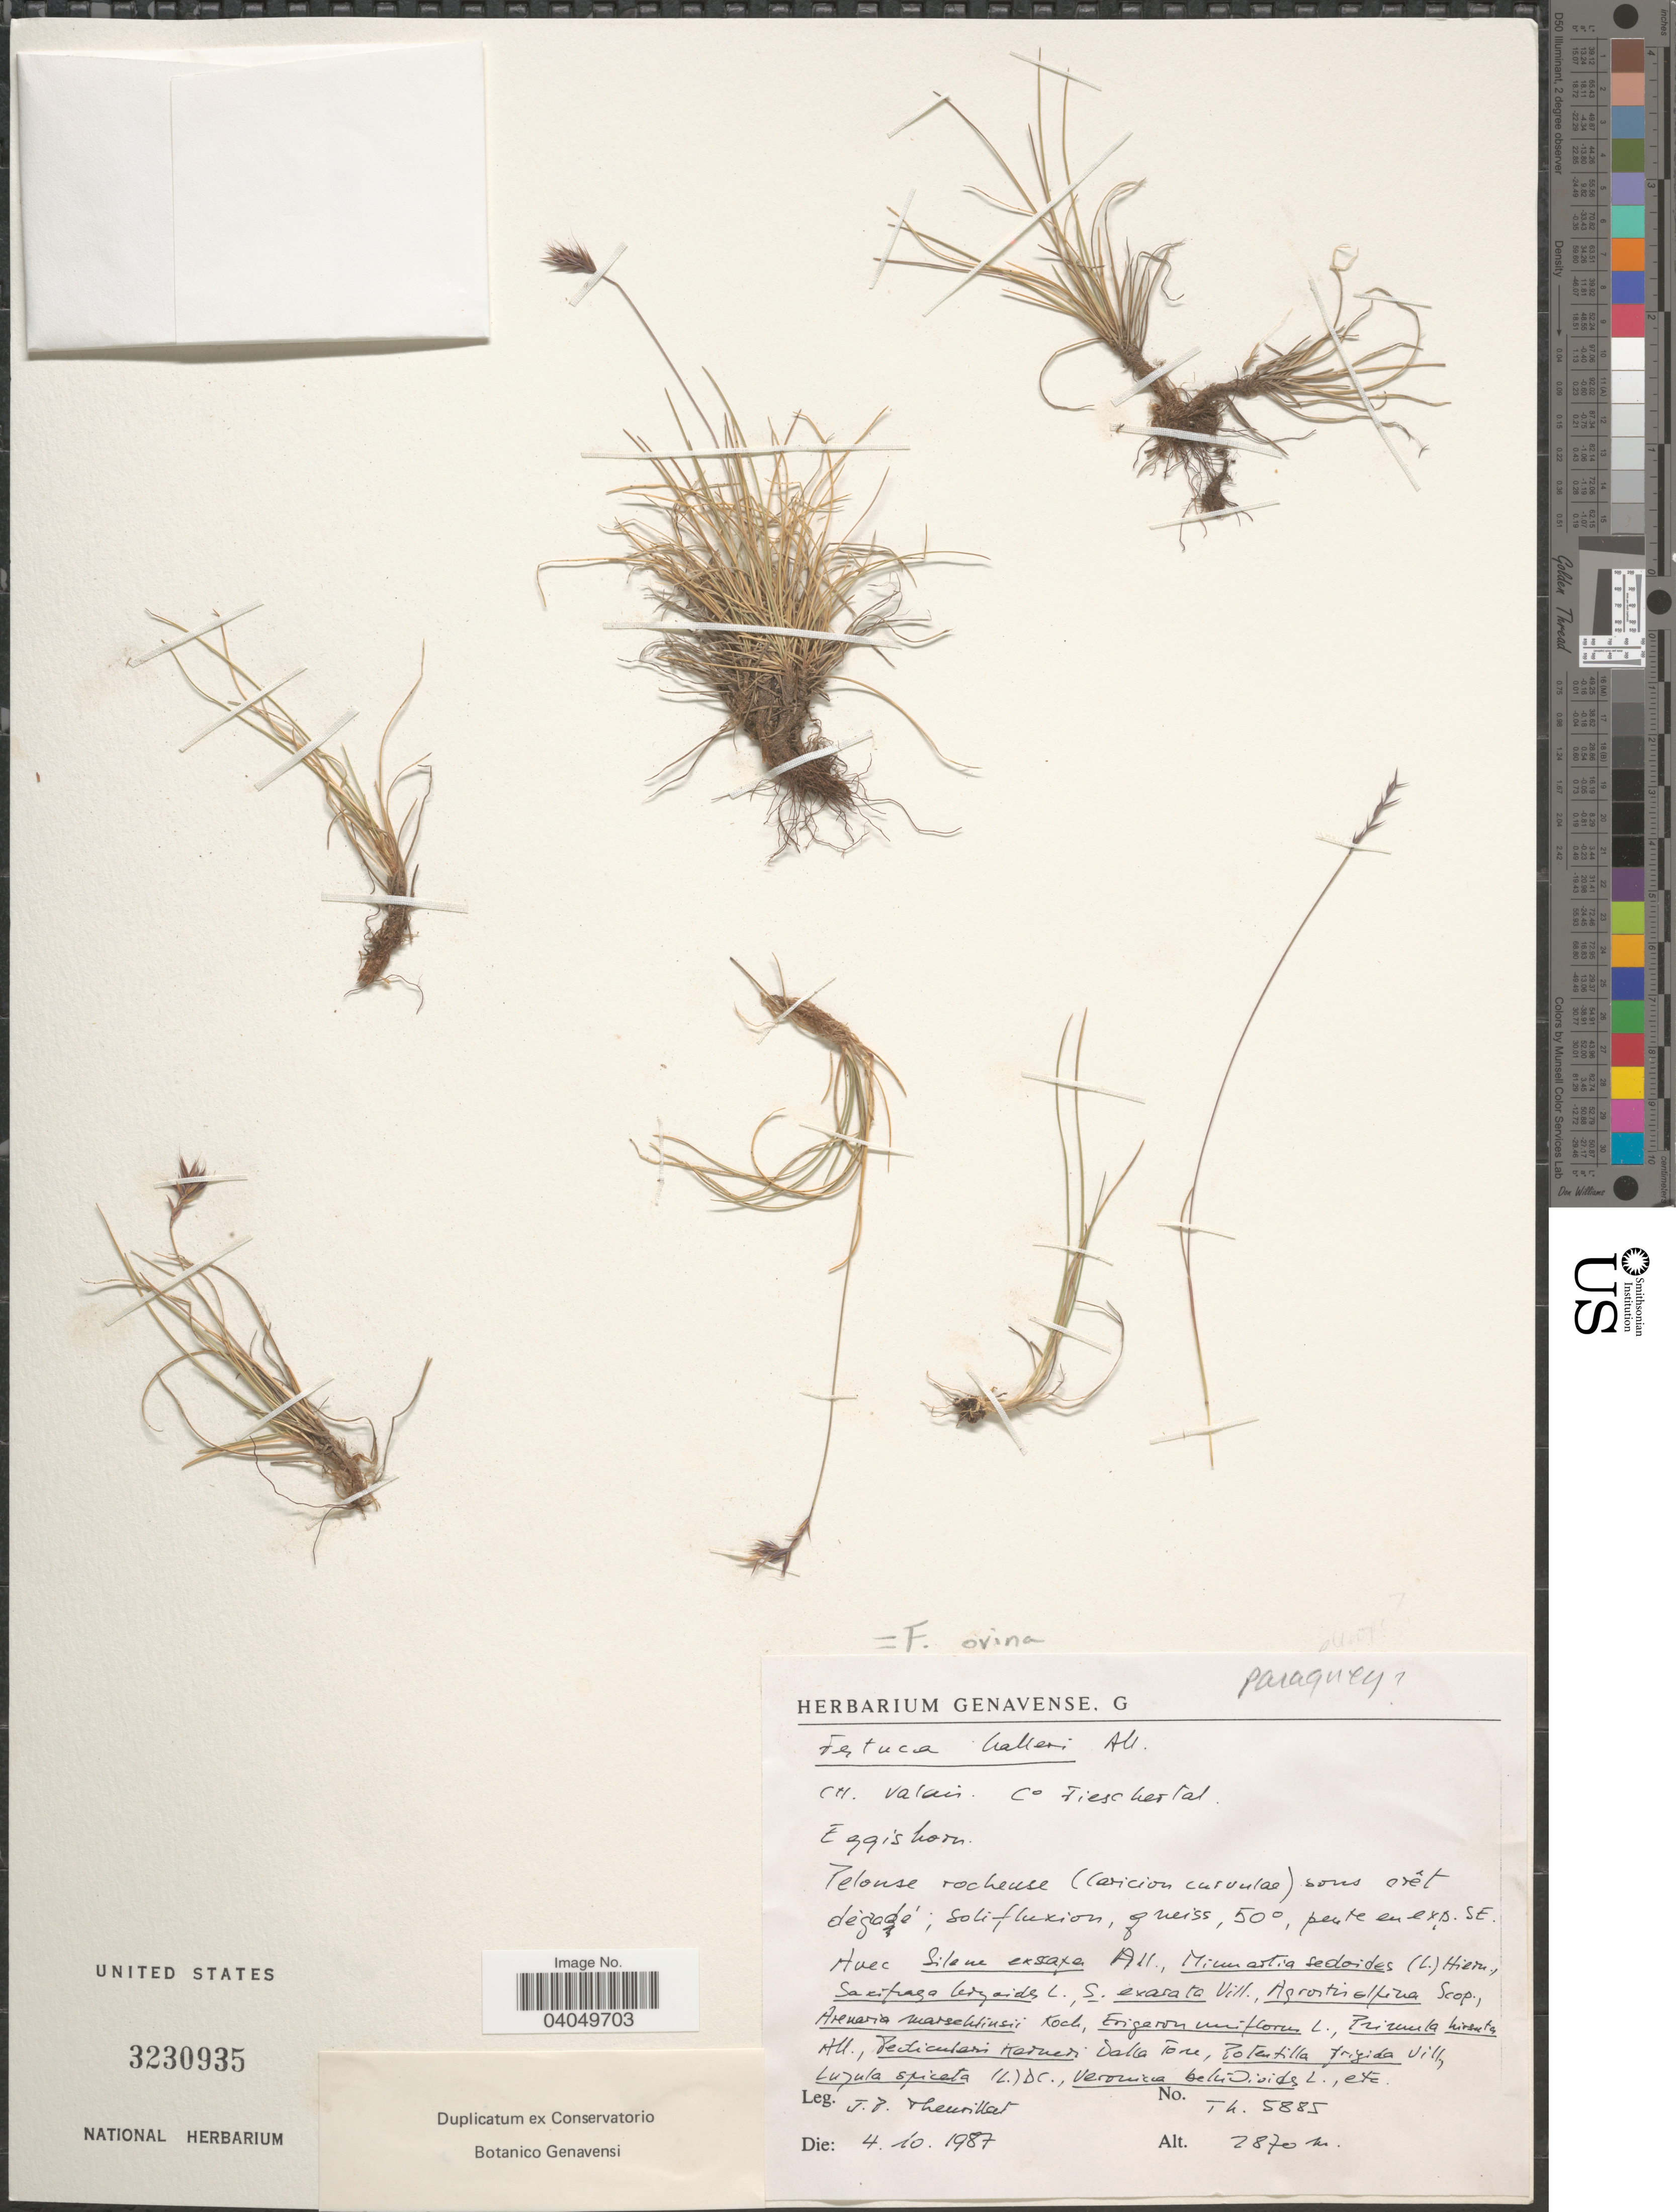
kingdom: Plantae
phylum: Tracheophyta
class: Liliopsida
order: Poales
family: Poaceae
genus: Festuca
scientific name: Festuca ovina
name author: L.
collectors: J. Theurillat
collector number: Th5885*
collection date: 1987-10-04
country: Switzerland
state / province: Valais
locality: Ct. Valais. Fieschertal. Eggishorn.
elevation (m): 2870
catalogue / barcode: US 3230935